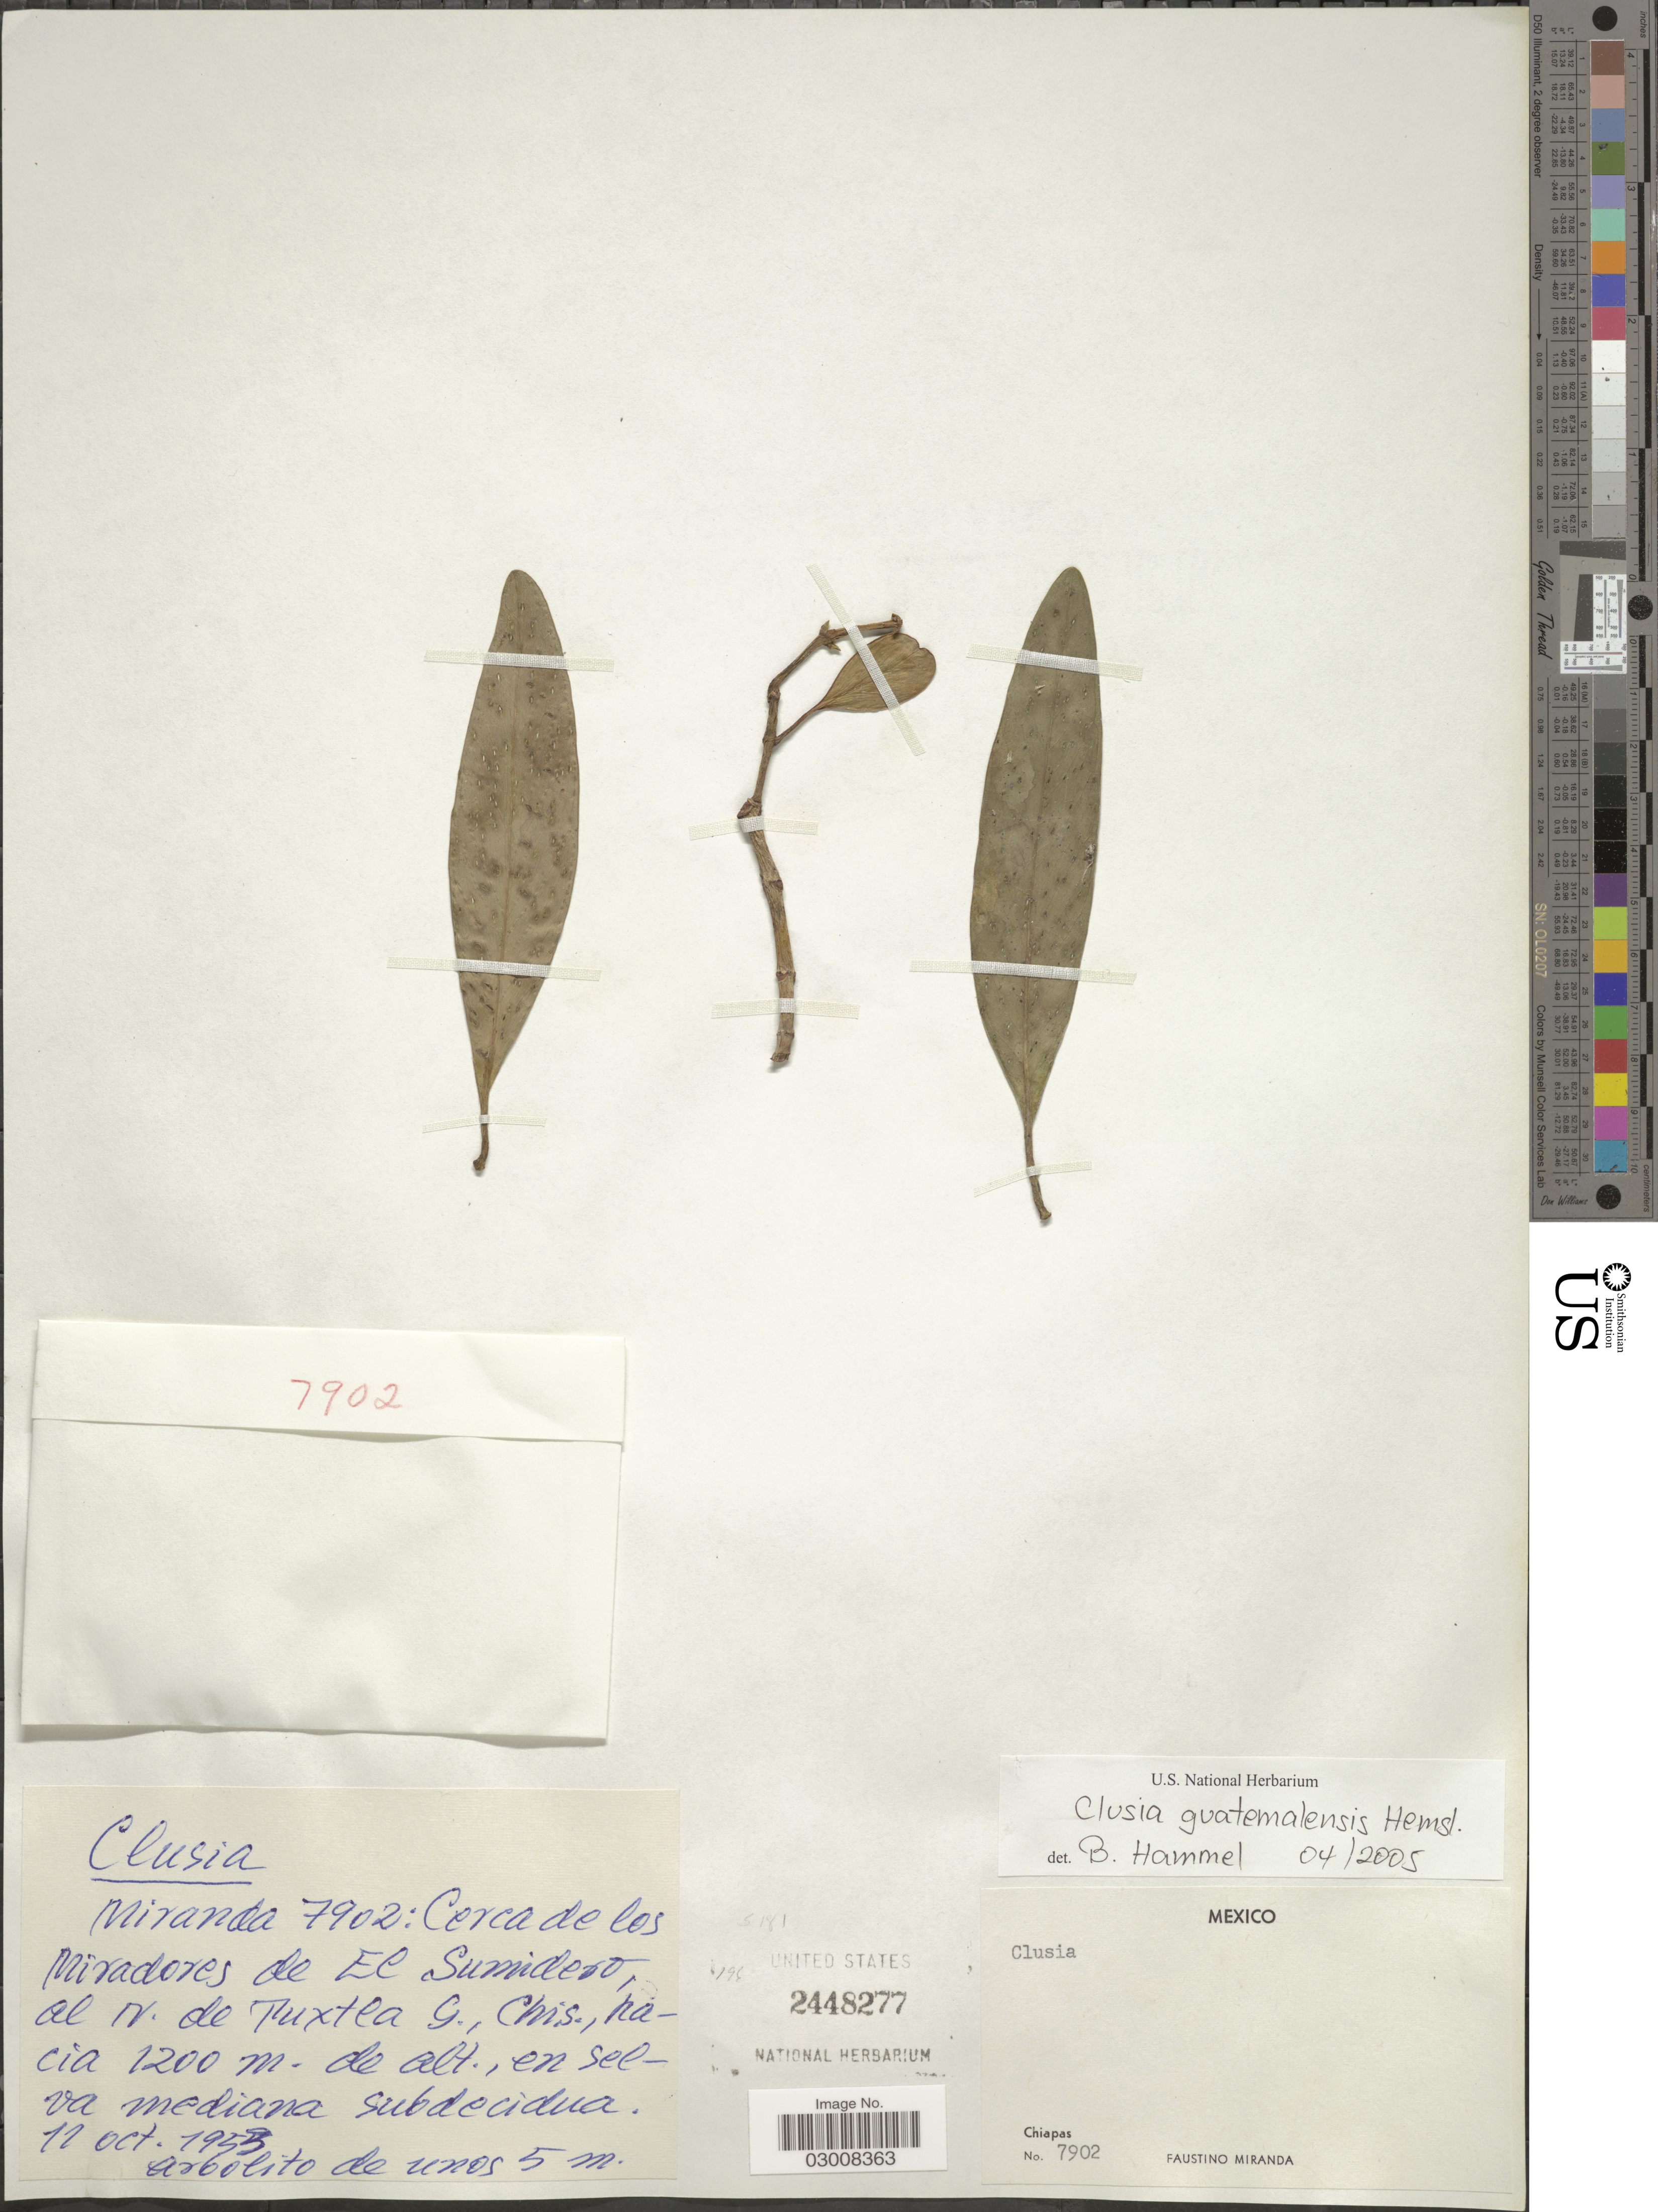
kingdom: Plantae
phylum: Tracheophyta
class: Magnoliopsida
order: Malpighiales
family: Clusiaceae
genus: Clusia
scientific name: Clusia guatemalensis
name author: Hemsl.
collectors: F. Miranda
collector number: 7902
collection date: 1955-10-11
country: Mexico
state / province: Chiapas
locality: Cerca de los Miradores de EC Sumidero, al N. de Tuxtla G., Chis.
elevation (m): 1200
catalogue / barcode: US 2448277